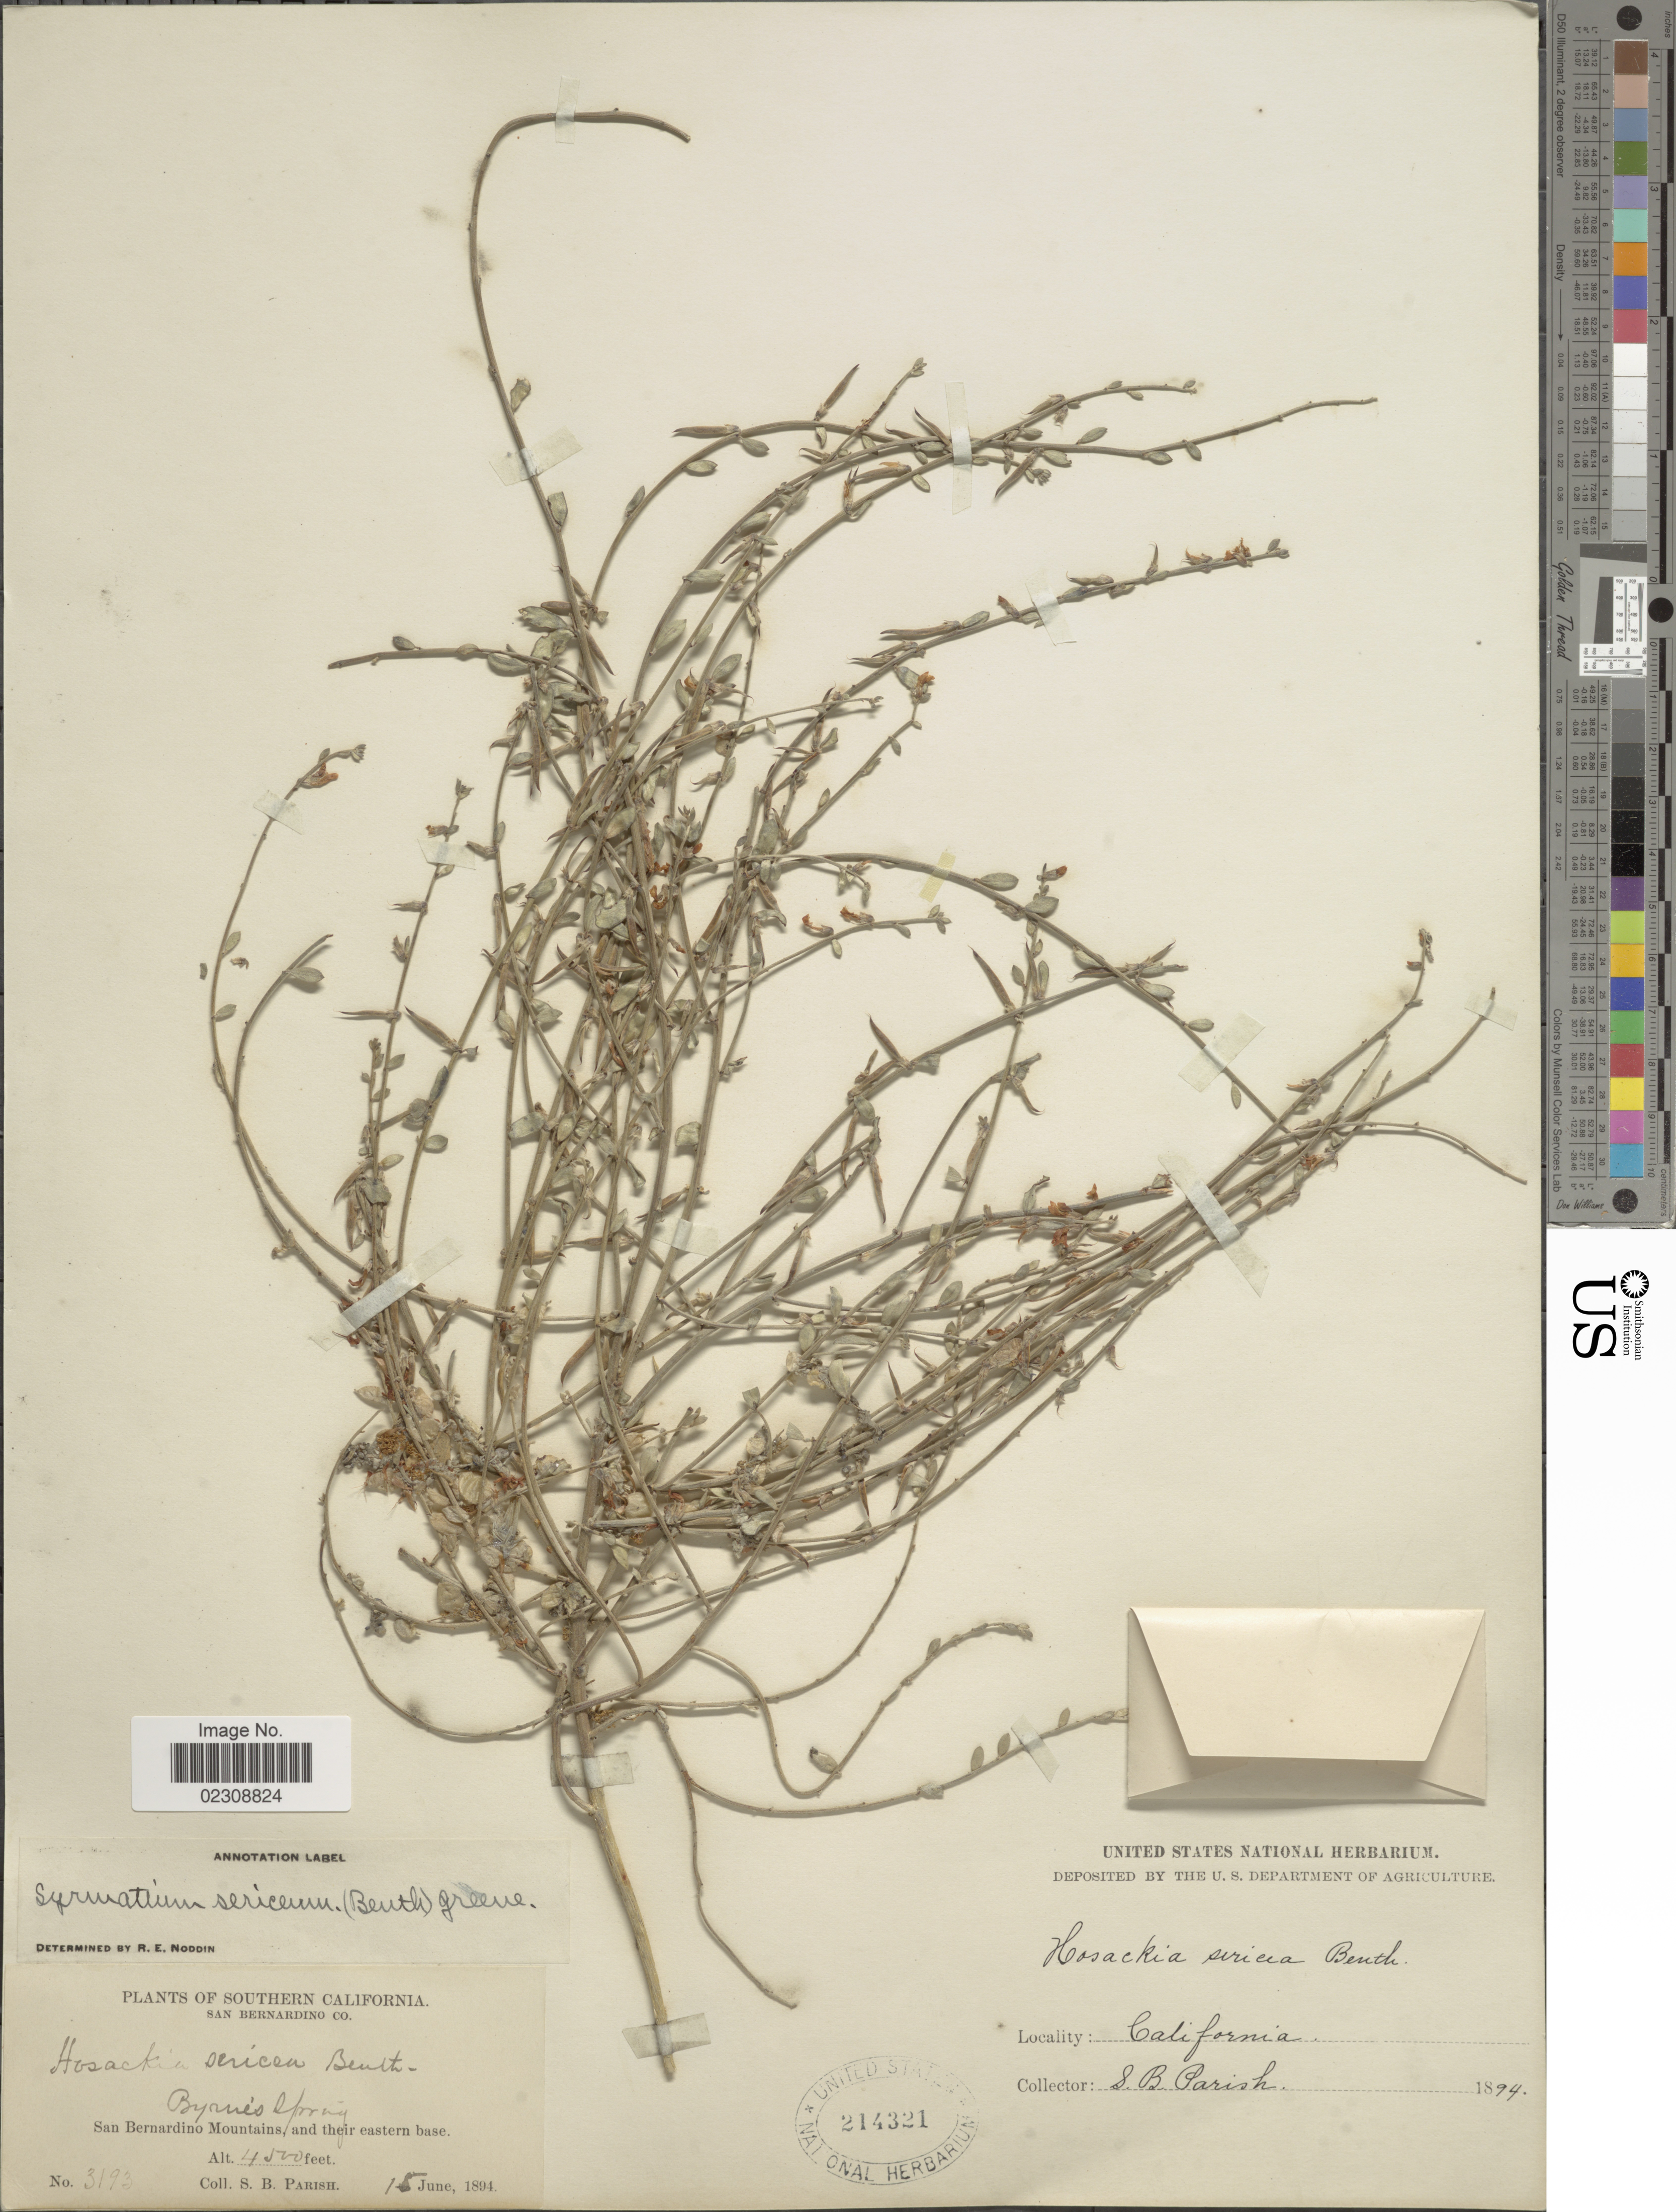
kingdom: Plantae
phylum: Tracheophyta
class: Magnoliopsida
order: Fabales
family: Fabaceae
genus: Syrmatium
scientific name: Syrmatium sericeum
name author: (Benth.) Greene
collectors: S. B. Parish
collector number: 3193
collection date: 1894-06-15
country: United States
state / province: California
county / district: San Bernardino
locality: Southern California. San Bernardino Co. Byrne's Spring. San Bernardino Mountains, and their eastern base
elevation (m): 1372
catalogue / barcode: US 214321